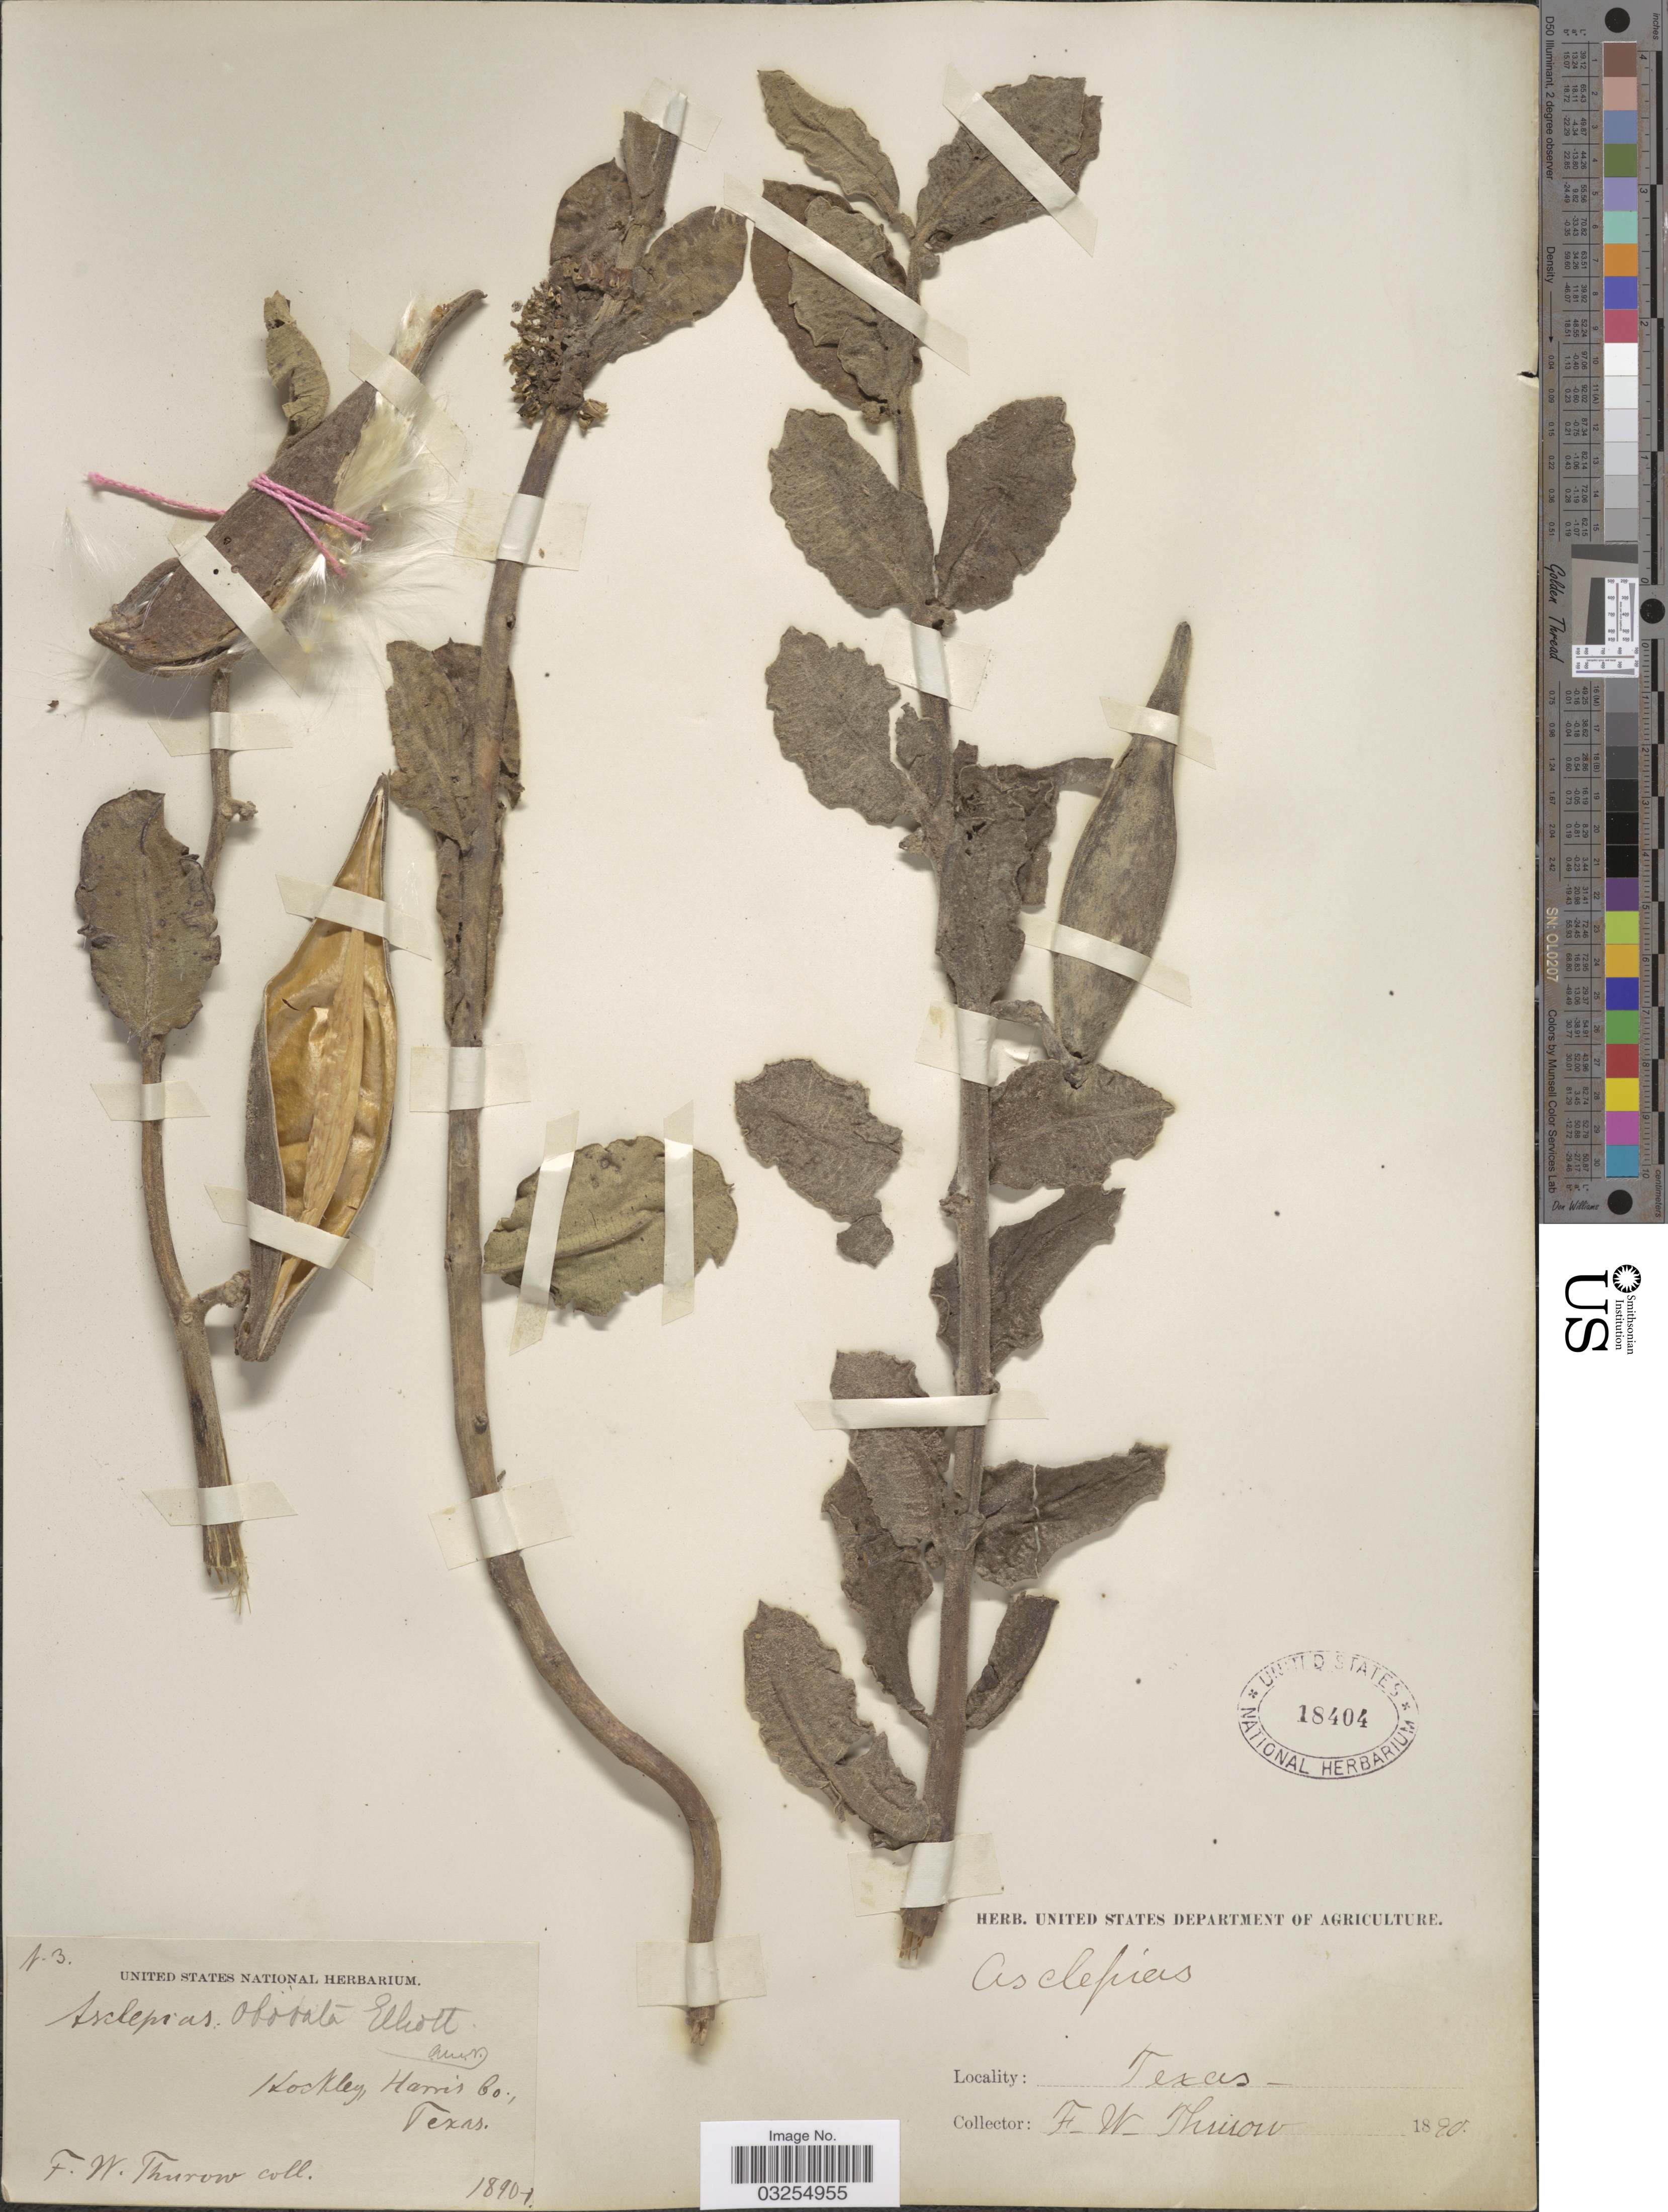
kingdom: Plantae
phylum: Tracheophyta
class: Magnoliopsida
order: Gentianales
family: Apocynaceae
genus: Asclepias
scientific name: Asclepias obovata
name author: Elliott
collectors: F. W. Thurow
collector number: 3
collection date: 1890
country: United States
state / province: Texas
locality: Hockley, Harris Co.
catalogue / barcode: US 18404